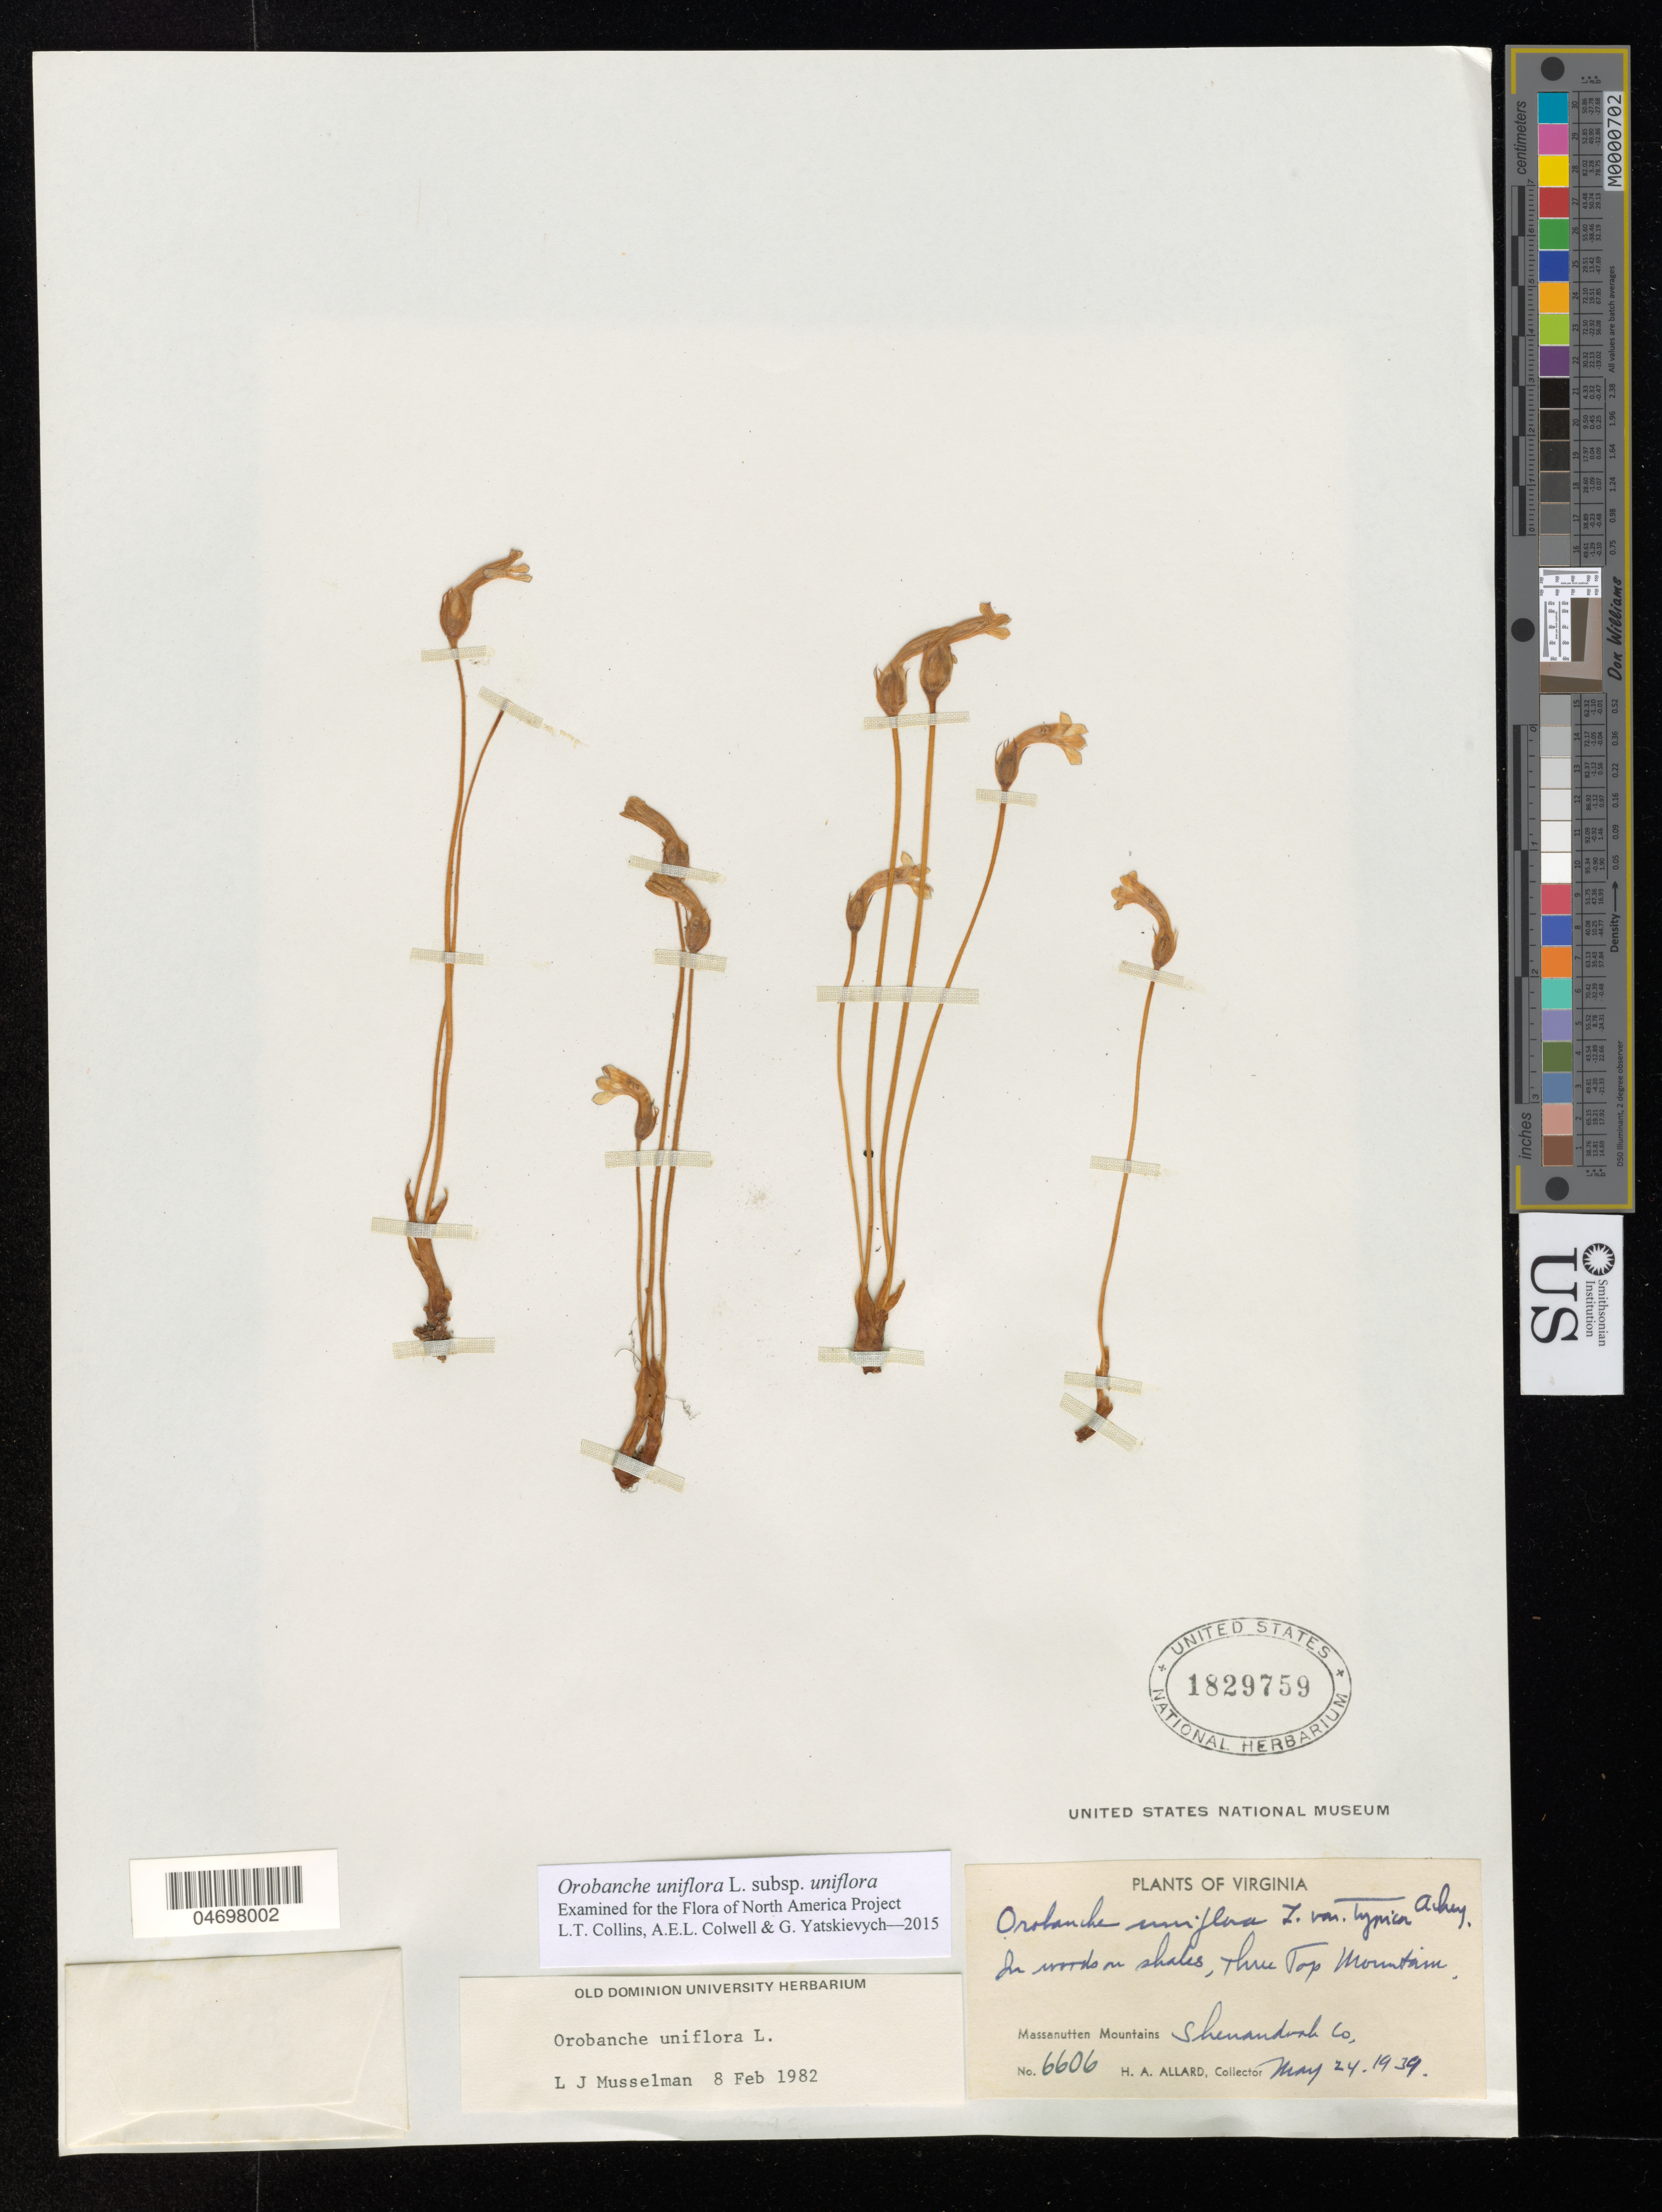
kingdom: Plantae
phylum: Tracheophyta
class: Magnoliopsida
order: Lamiales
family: Orobanchaceae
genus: Orobanche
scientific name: Orobanche uniflora subsp. uniflora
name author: L.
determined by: Collins, L. T.; Colwell, A. E.; Yatskievych, G. A.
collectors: H. A. Allard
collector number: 6606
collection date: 1939-05-24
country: United States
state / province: Virginia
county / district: Shenandoah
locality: Three Top Mountain. Massanutten Mountains.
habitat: In woods on shales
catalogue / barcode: US 1829759